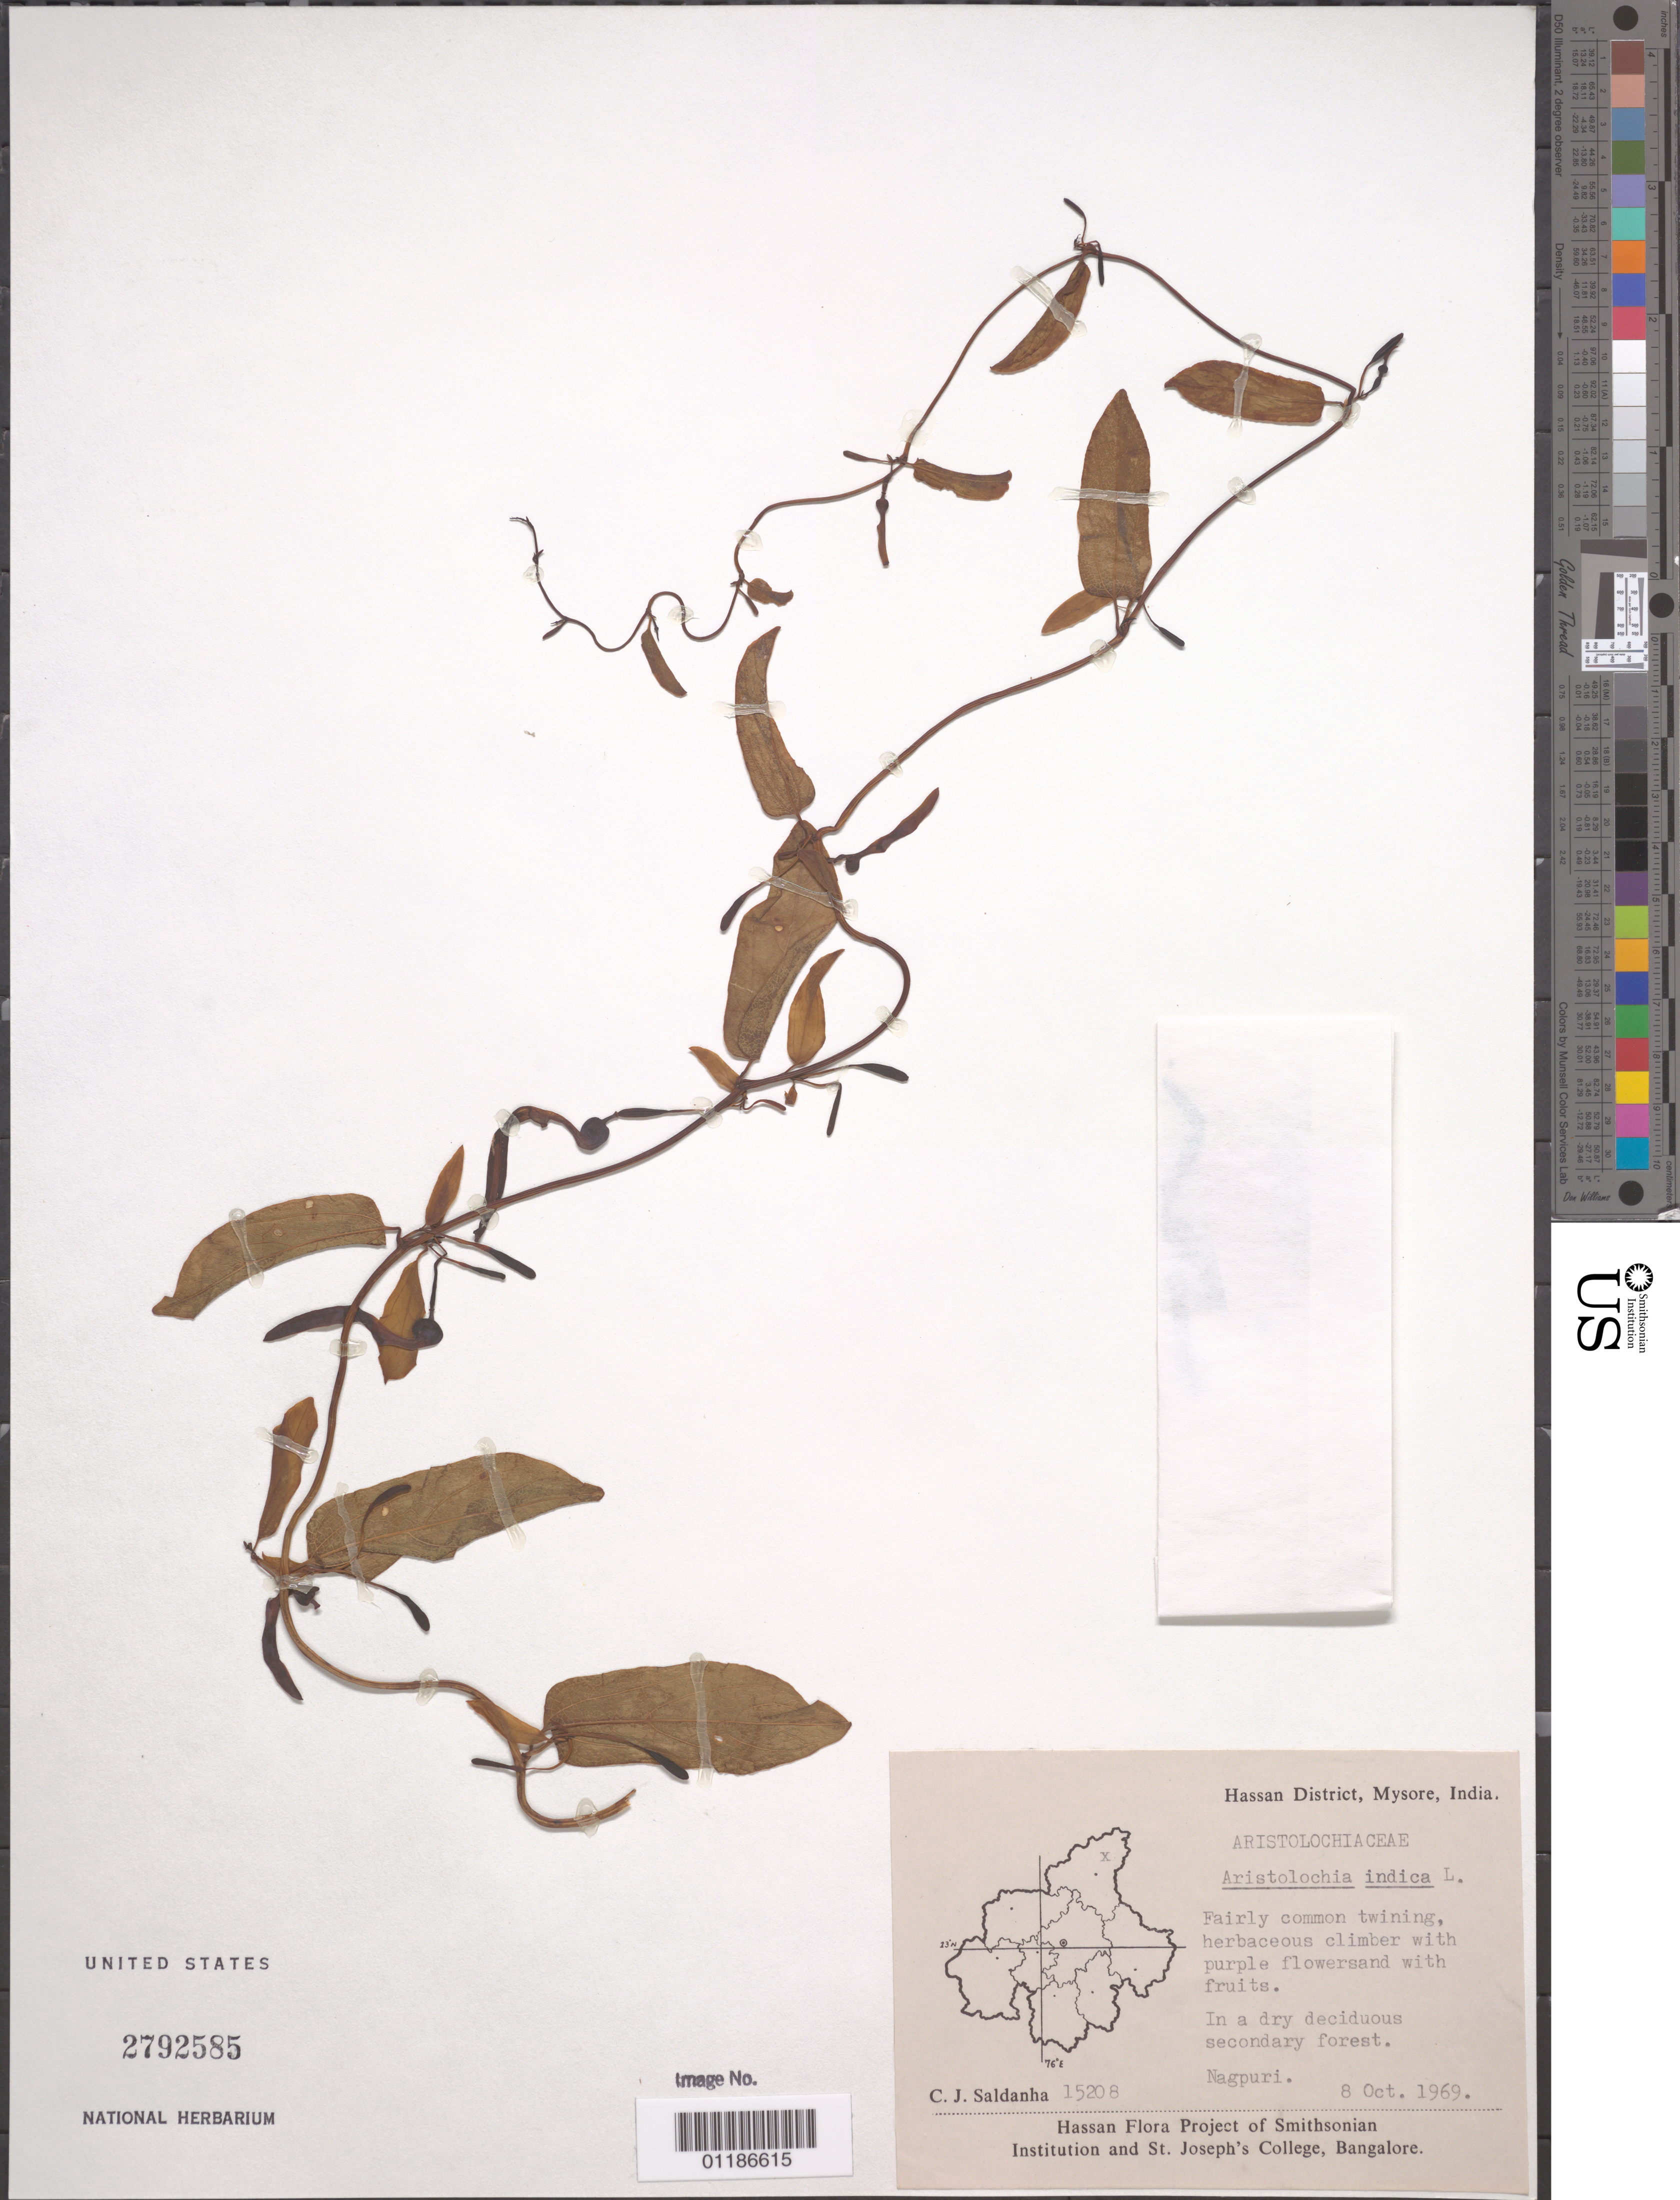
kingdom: Plantae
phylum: Tracheophyta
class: Magnoliopsida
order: Piperales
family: Aristolochiaceae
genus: Aristolochia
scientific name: Aristolochia indica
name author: L.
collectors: C. J. Saldanha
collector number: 15208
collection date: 1969-10-08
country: India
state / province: Karnataka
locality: Hassan District, Mysore: Nagpuri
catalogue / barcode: US 2792585